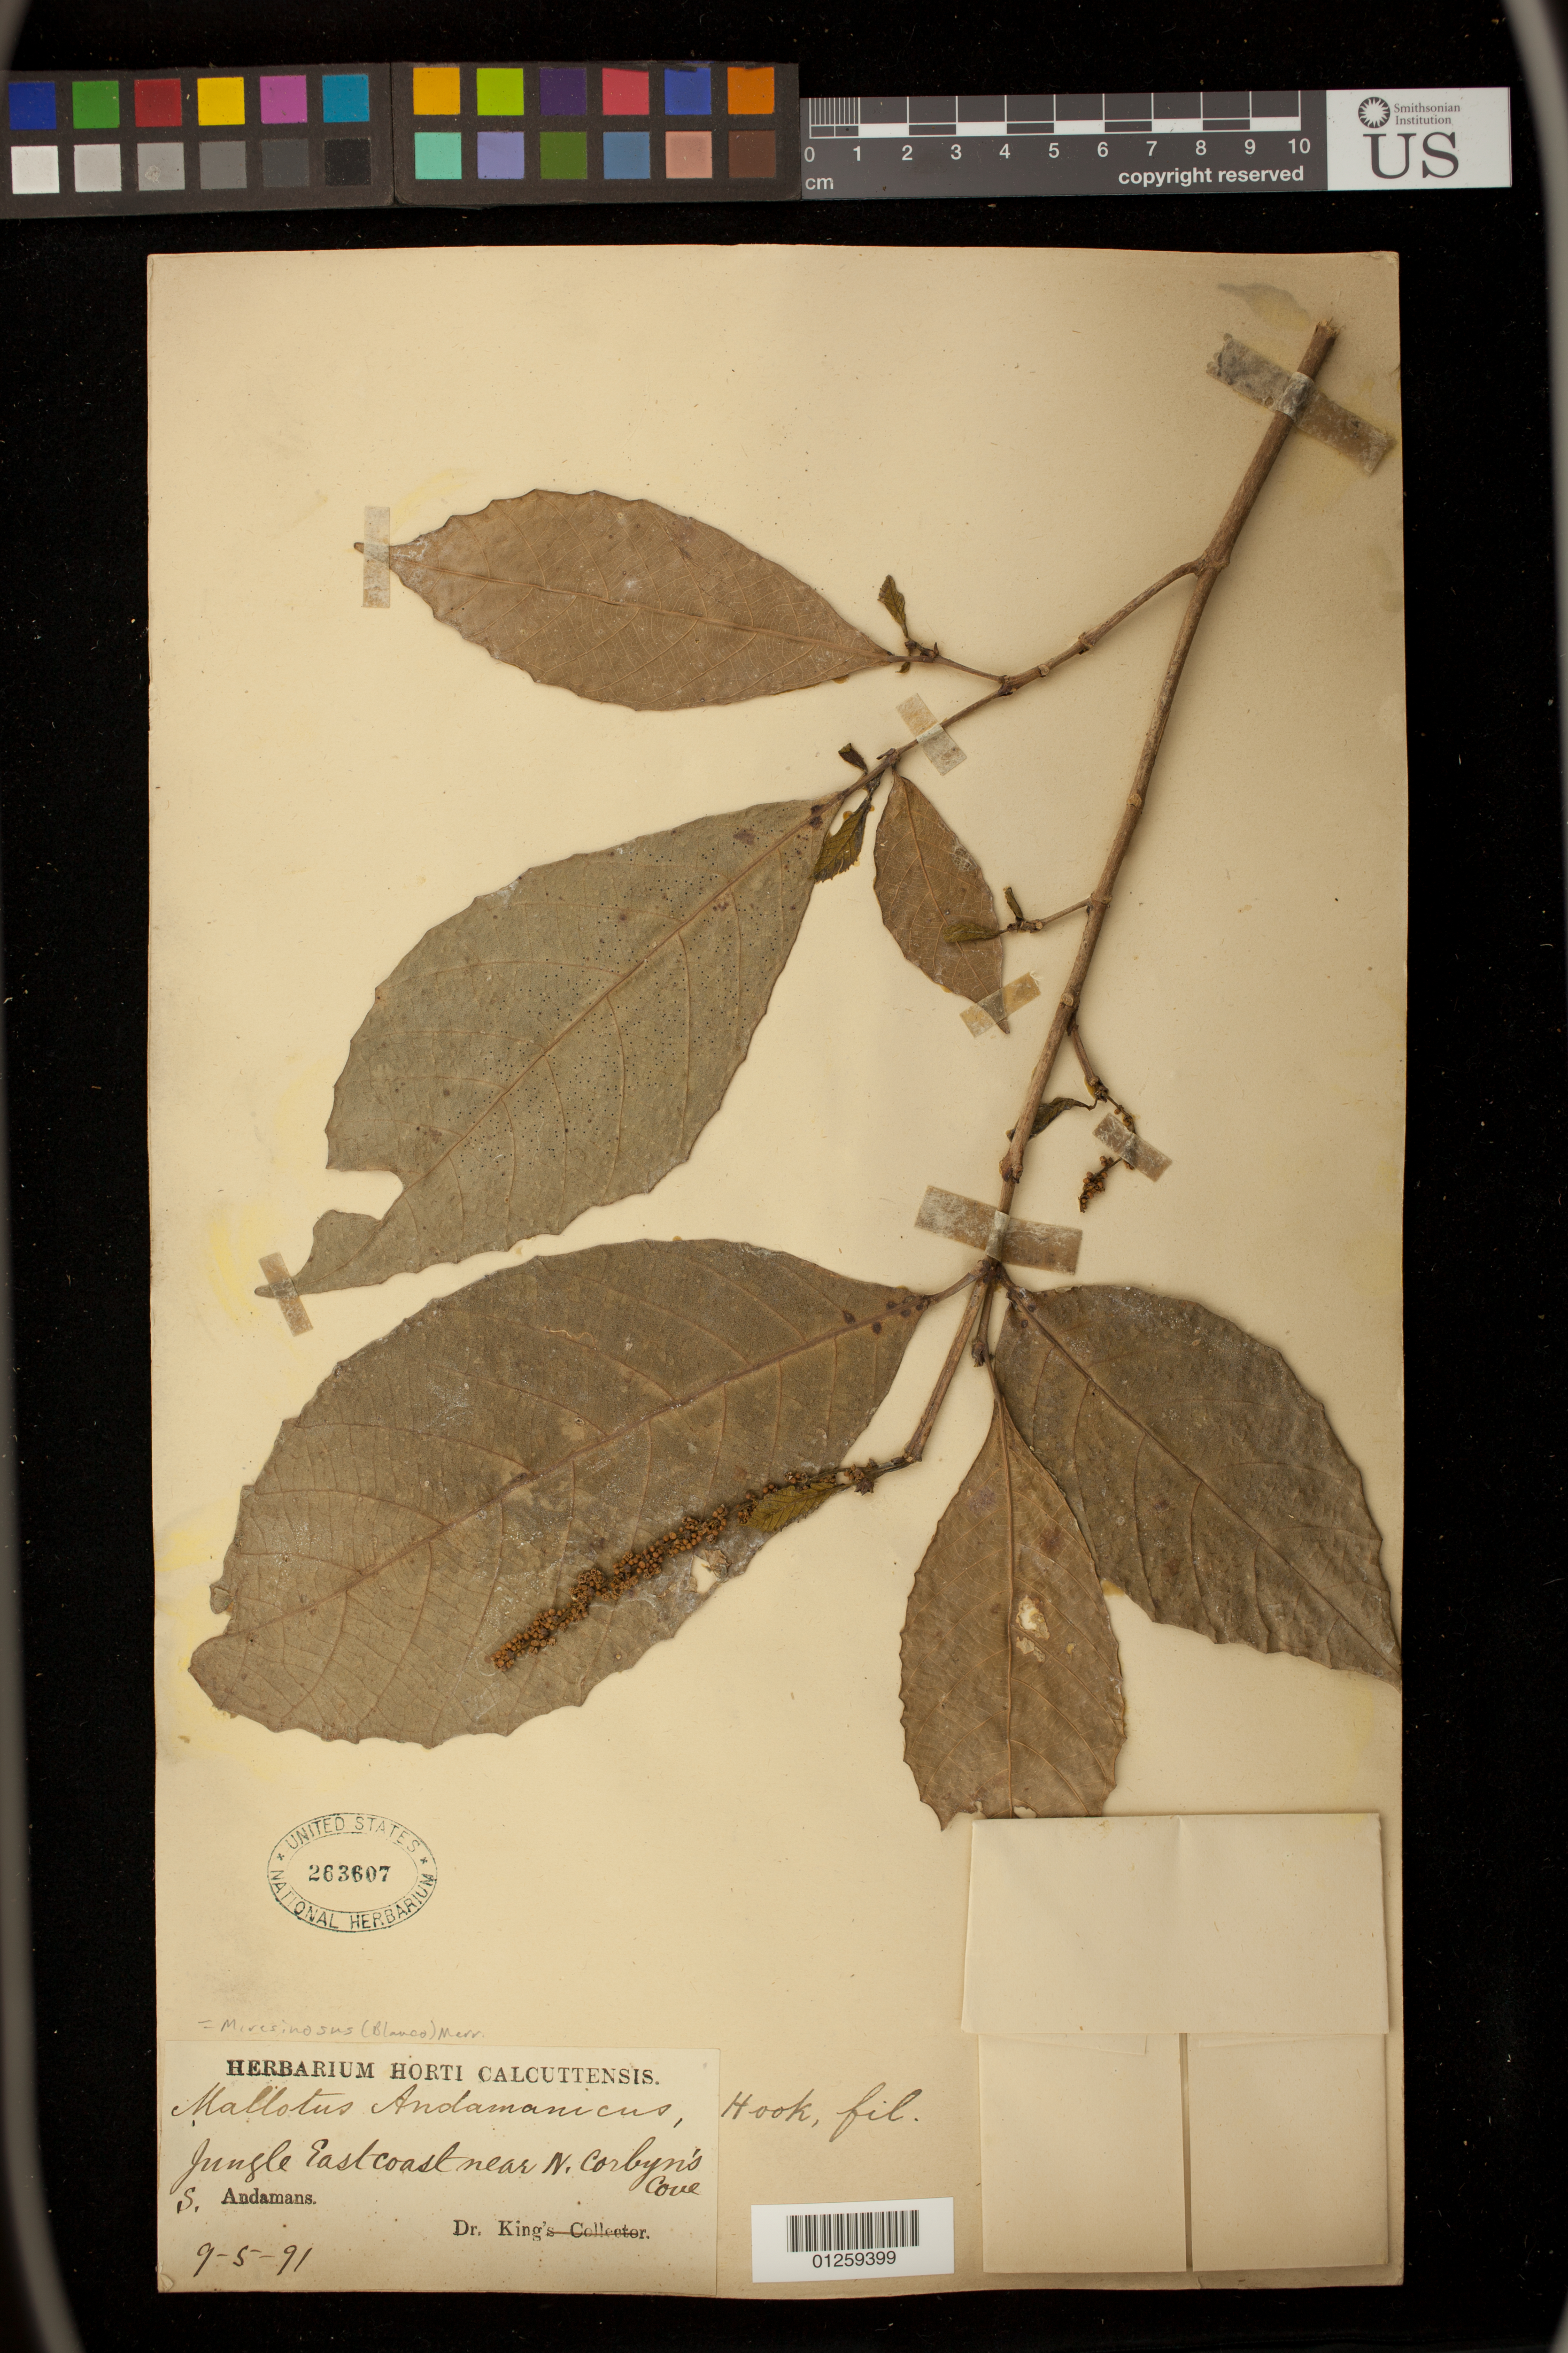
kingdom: Plantae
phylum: Tracheophyta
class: Magnoliopsida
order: Malpighiales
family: Euphorbiaceae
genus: Mallotus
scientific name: Mallotus resinosus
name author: (Blanco) Merr.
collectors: King, --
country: India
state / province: Andaman and Nicobar Islands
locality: Jungle East coast near N. Corbyn's Cove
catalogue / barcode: US 263607